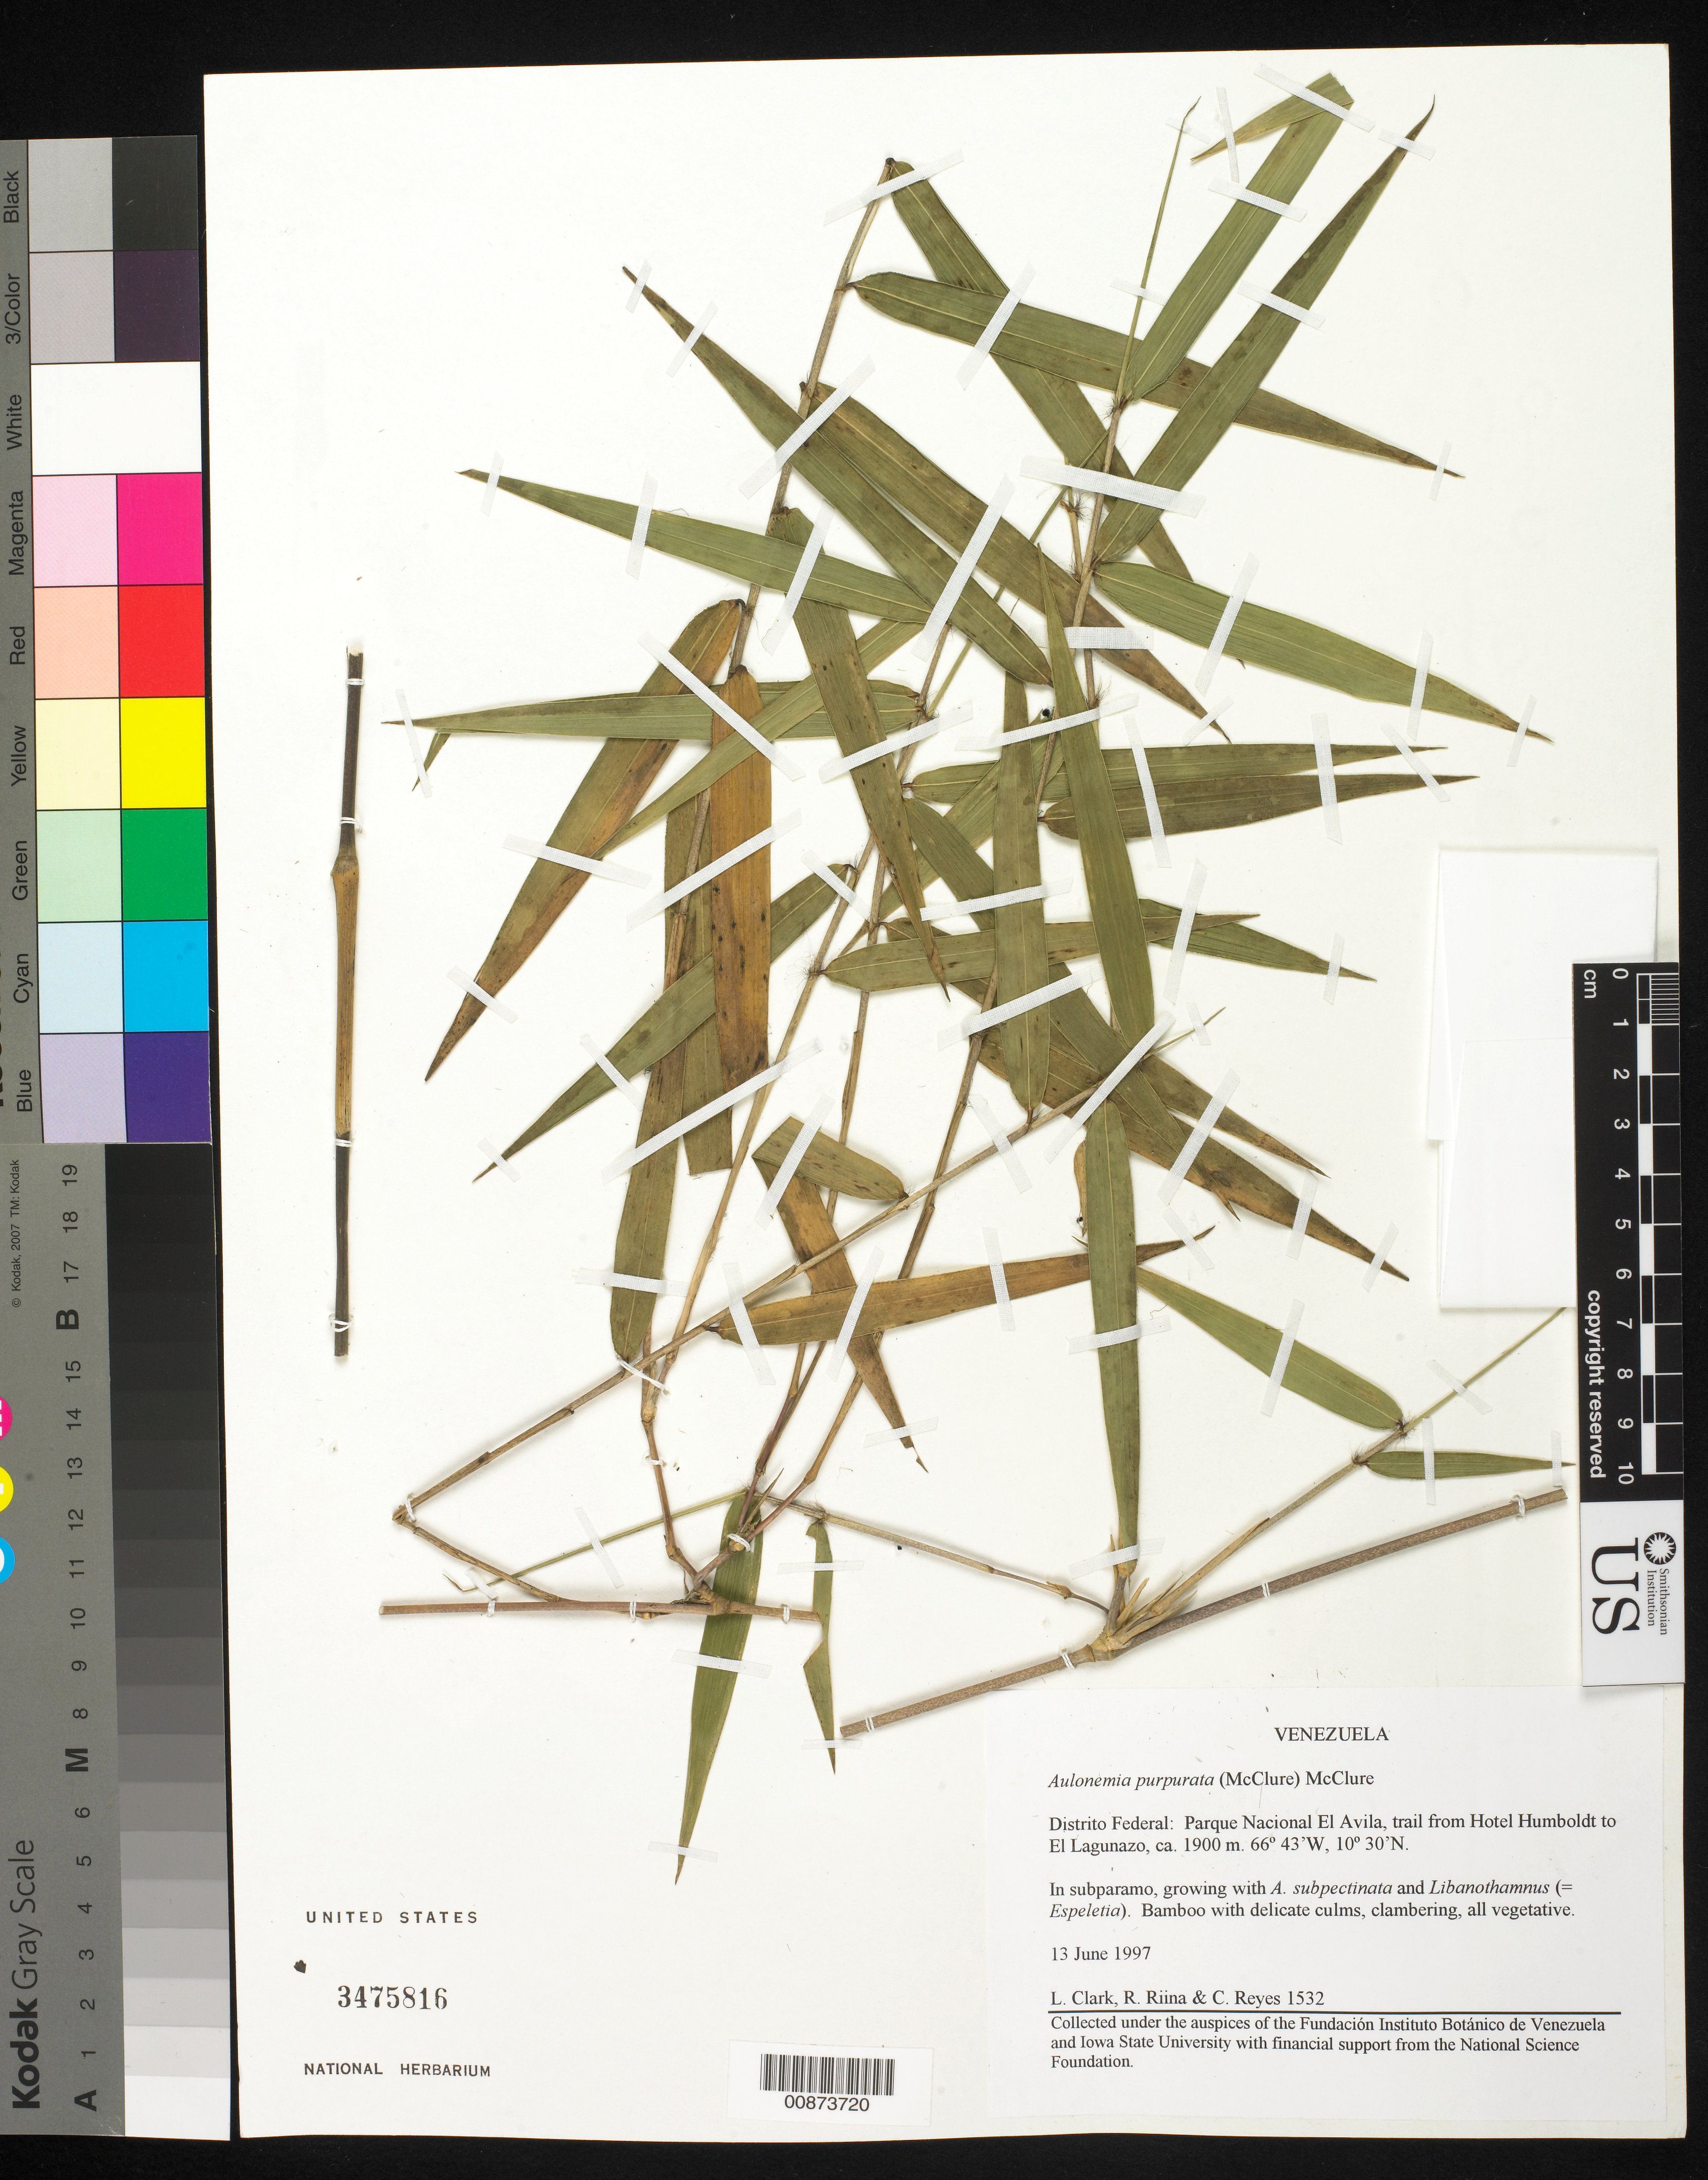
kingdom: Plantae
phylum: Tracheophyta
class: Liliopsida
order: Poales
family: Poaceae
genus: Aulonemia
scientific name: Aulonemia purpurata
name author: (McClure) McClure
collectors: L. G. Clark, R. Riina & C. Reyes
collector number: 1532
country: Venezuela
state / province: Miranda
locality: Parque Nacional El Avila, trail from Hotel Humbolt to El Lagunazo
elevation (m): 1900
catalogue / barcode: US 3475816